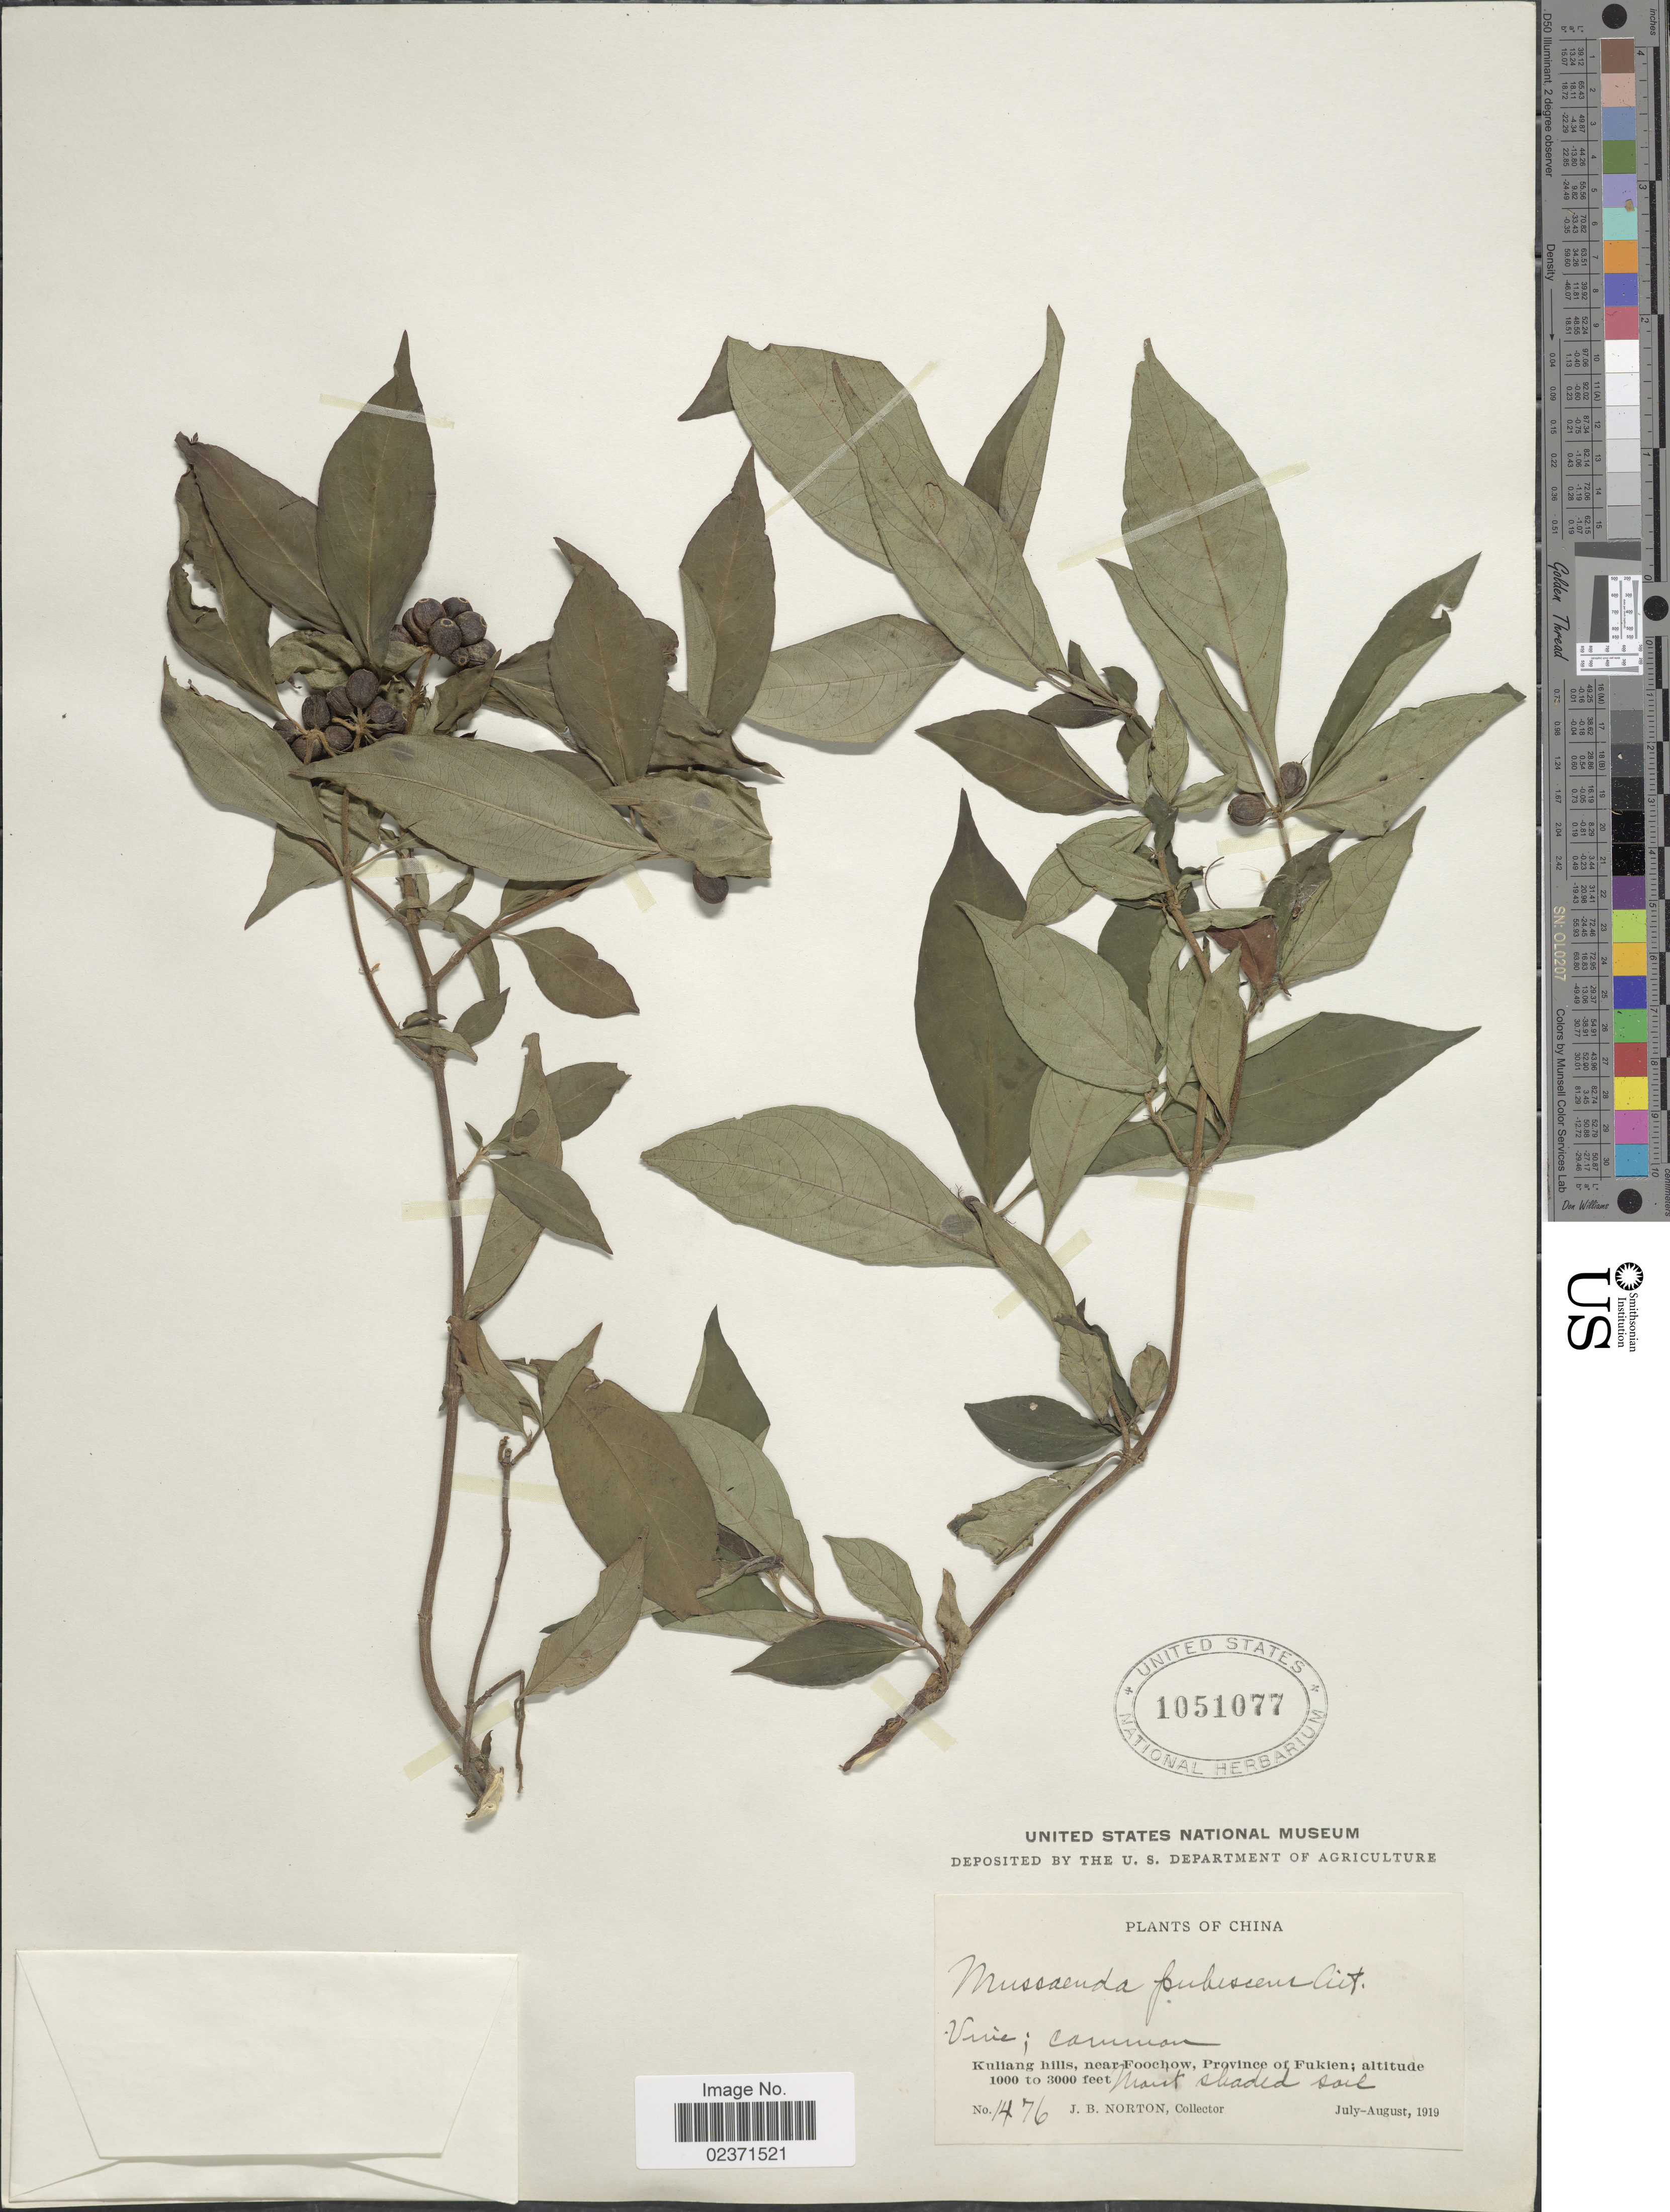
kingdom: Plantae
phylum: Tracheophyta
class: Magnoliopsida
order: Gentianales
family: Rubiaceae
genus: Mussaenda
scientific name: Mussaenda pubescens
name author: W.T. Aiton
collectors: J. B. Norton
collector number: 1476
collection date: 1919-07/1919-08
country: China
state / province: Fujian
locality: Kuliang hills, near Foochow, Province of Fukien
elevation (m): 305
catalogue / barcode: US 1051077